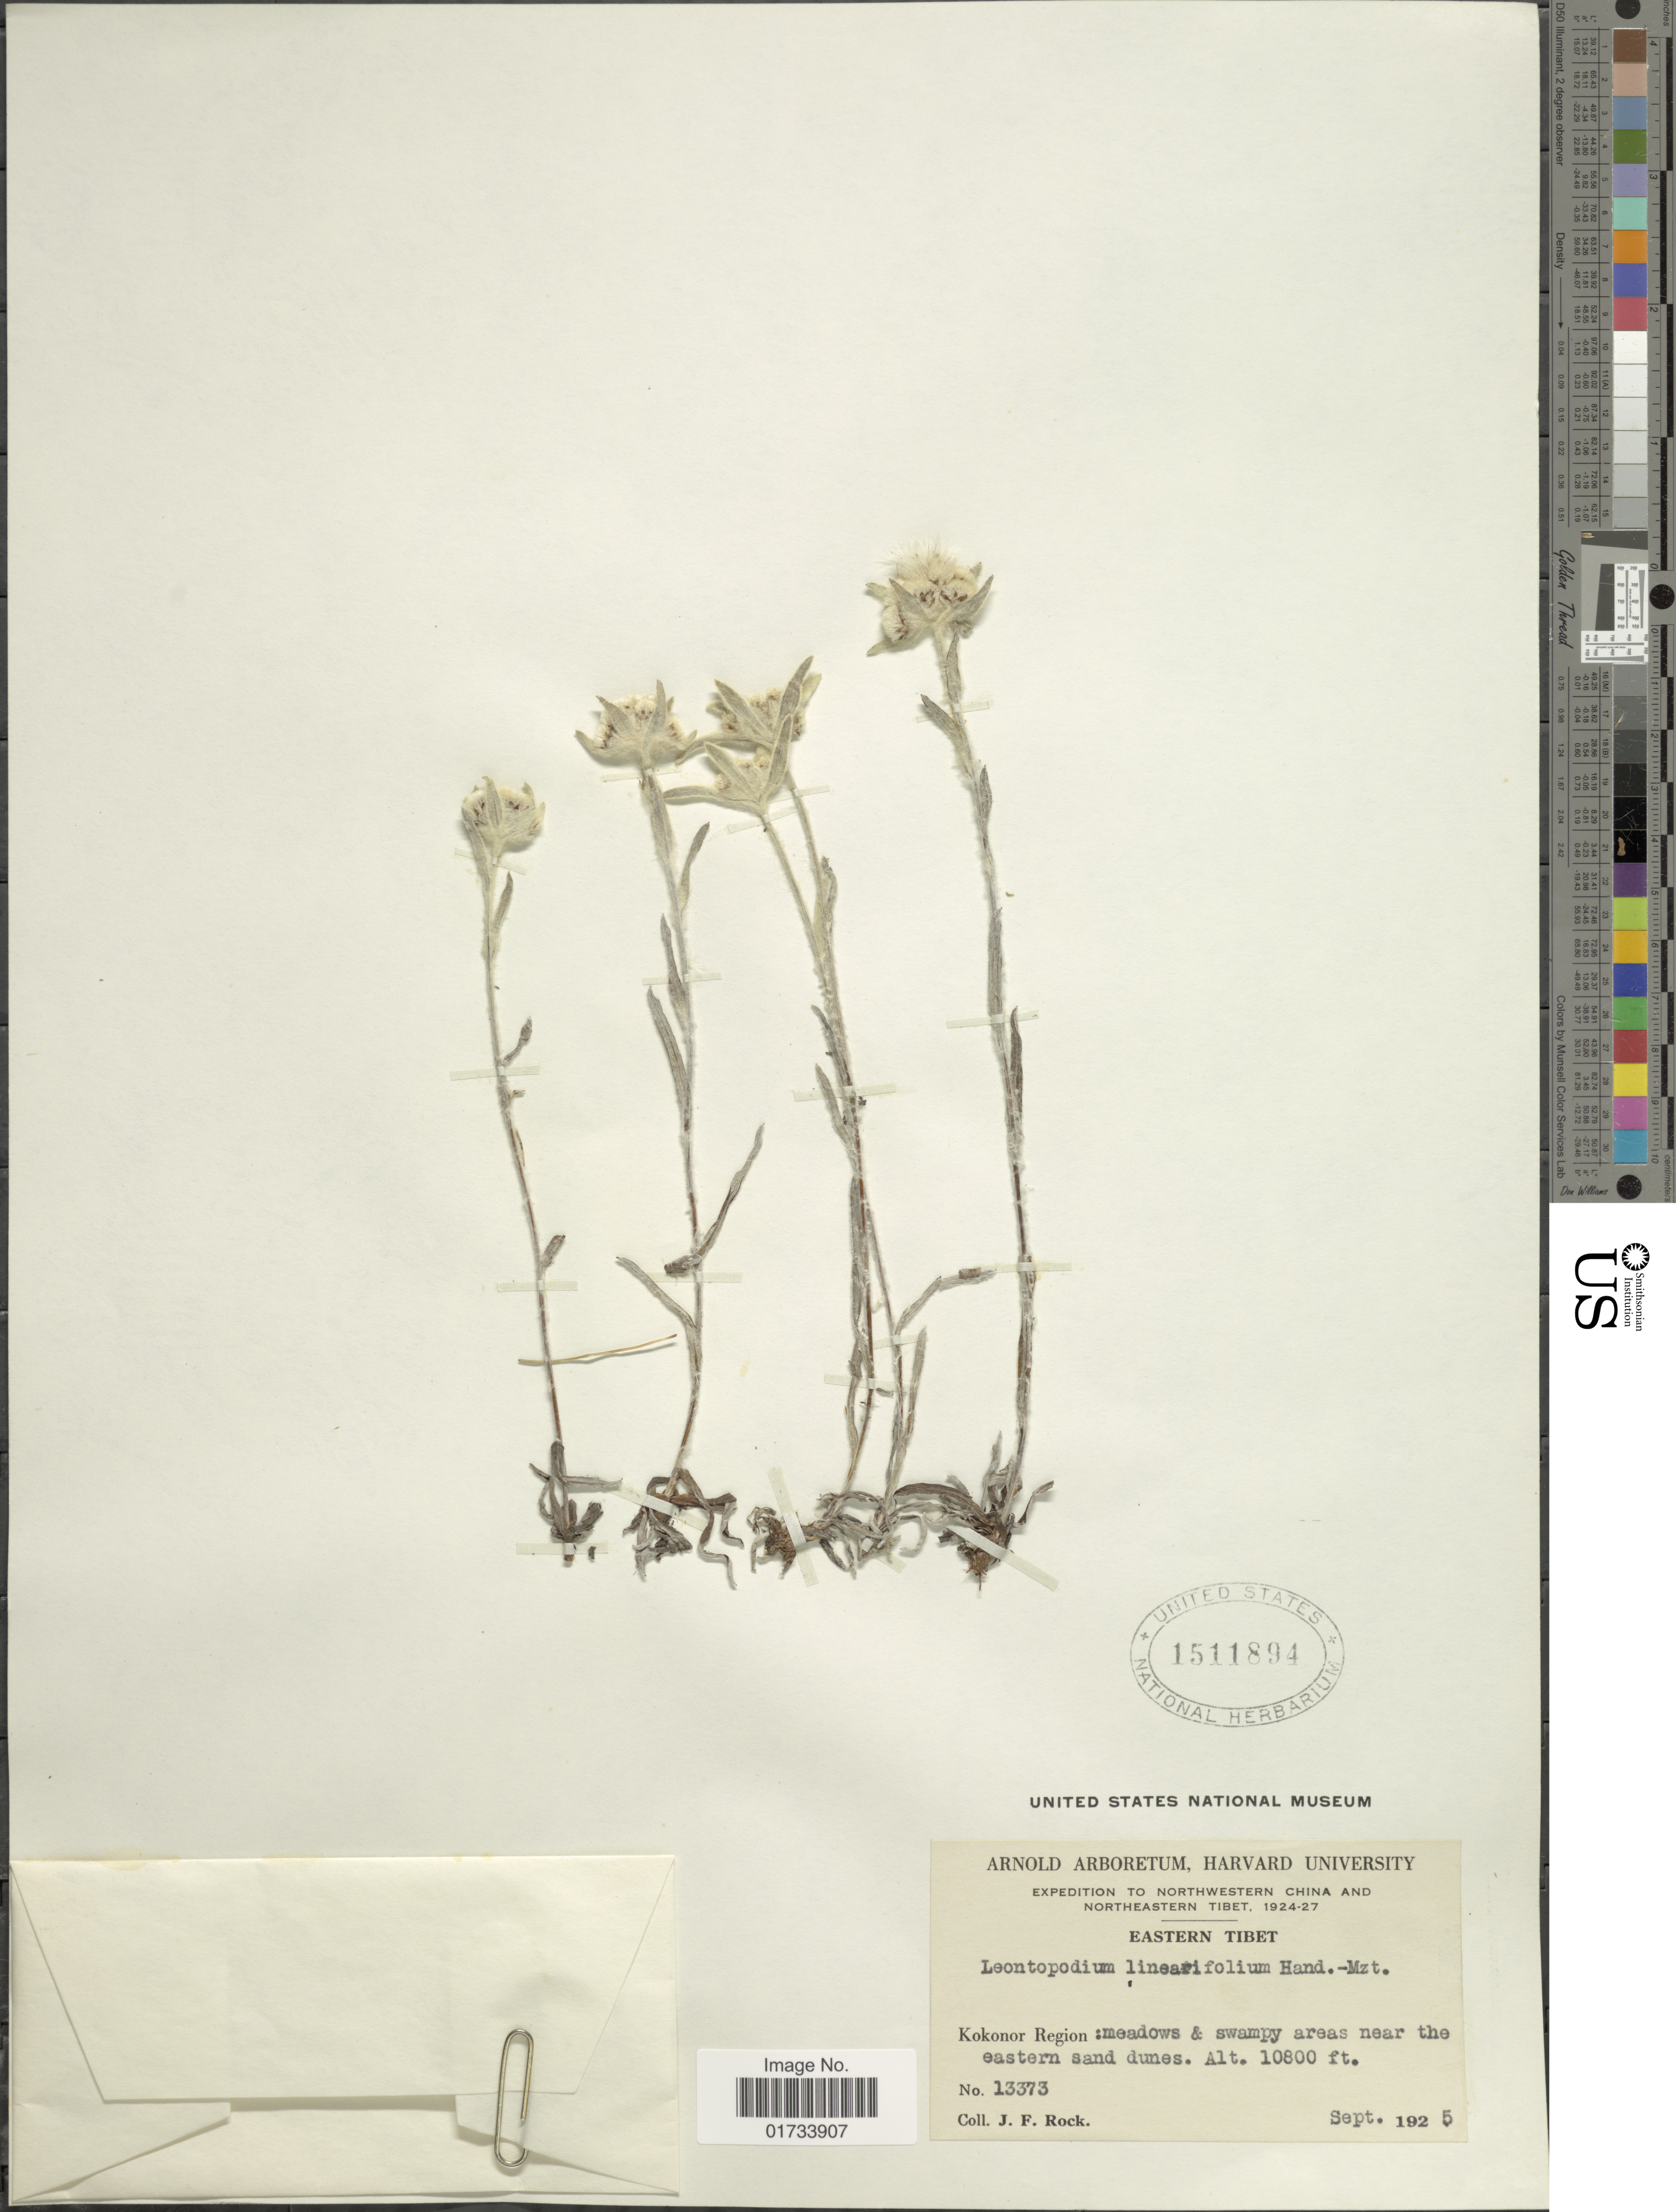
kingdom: Plantae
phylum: Tracheophyta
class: Magnoliopsida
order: Asterales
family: Asteraceae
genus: Leontopodium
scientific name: Leontopodium linearifolium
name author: Ling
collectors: J. Rock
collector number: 13373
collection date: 1925-09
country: China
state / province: Xizang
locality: Northwestern China and Northeastern Tibet, Kokonor Region: meadows & swampy areas near the eastern sand dunes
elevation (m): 3292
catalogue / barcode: US 1511894